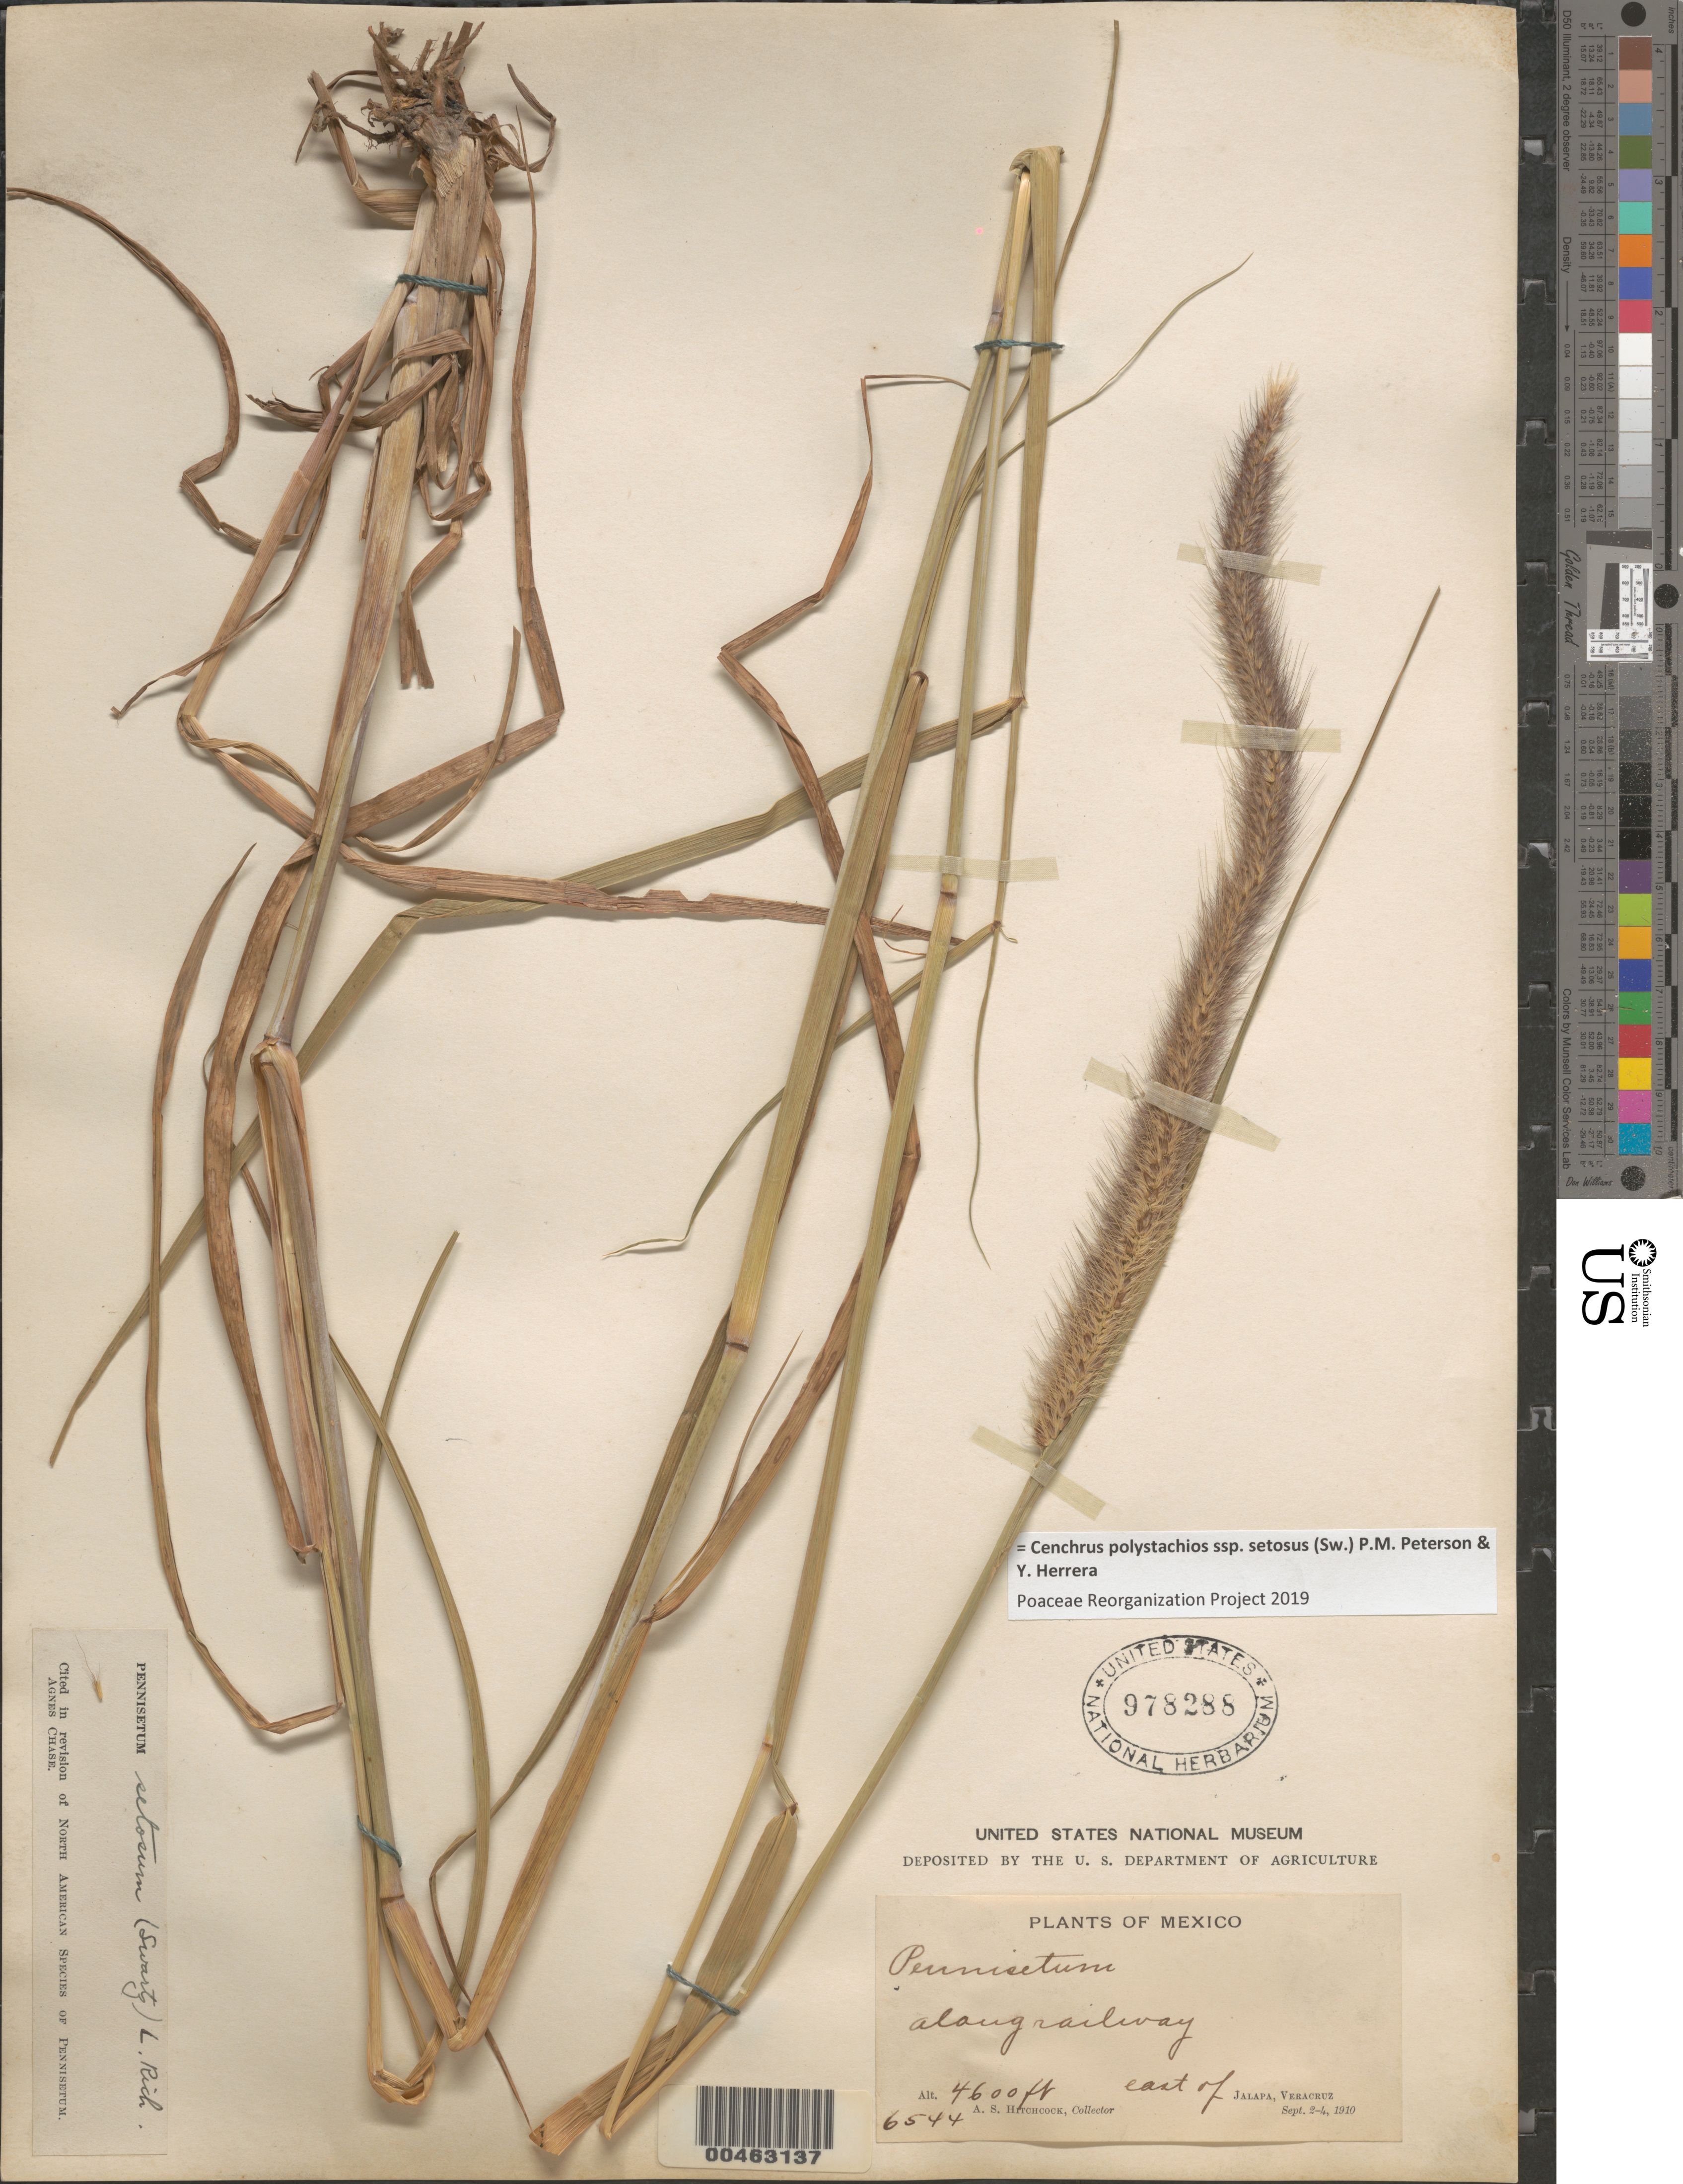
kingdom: Plantae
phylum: Tracheophyta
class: Liliopsida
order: Poales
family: Poaceae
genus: Cenchrus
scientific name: Cenchrus polystachios subsp. setosus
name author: (Sw.) P.M. Peterson & Y. Herrera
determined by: Poaceae Reorganization Project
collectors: A. S. Hitchcock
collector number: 6544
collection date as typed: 2 Sep 1910 to 4 Sep 1910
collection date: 1910-09-02/1910-09-04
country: Mexico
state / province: Veracruz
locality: E of Jalapa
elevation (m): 1402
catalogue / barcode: US 978288